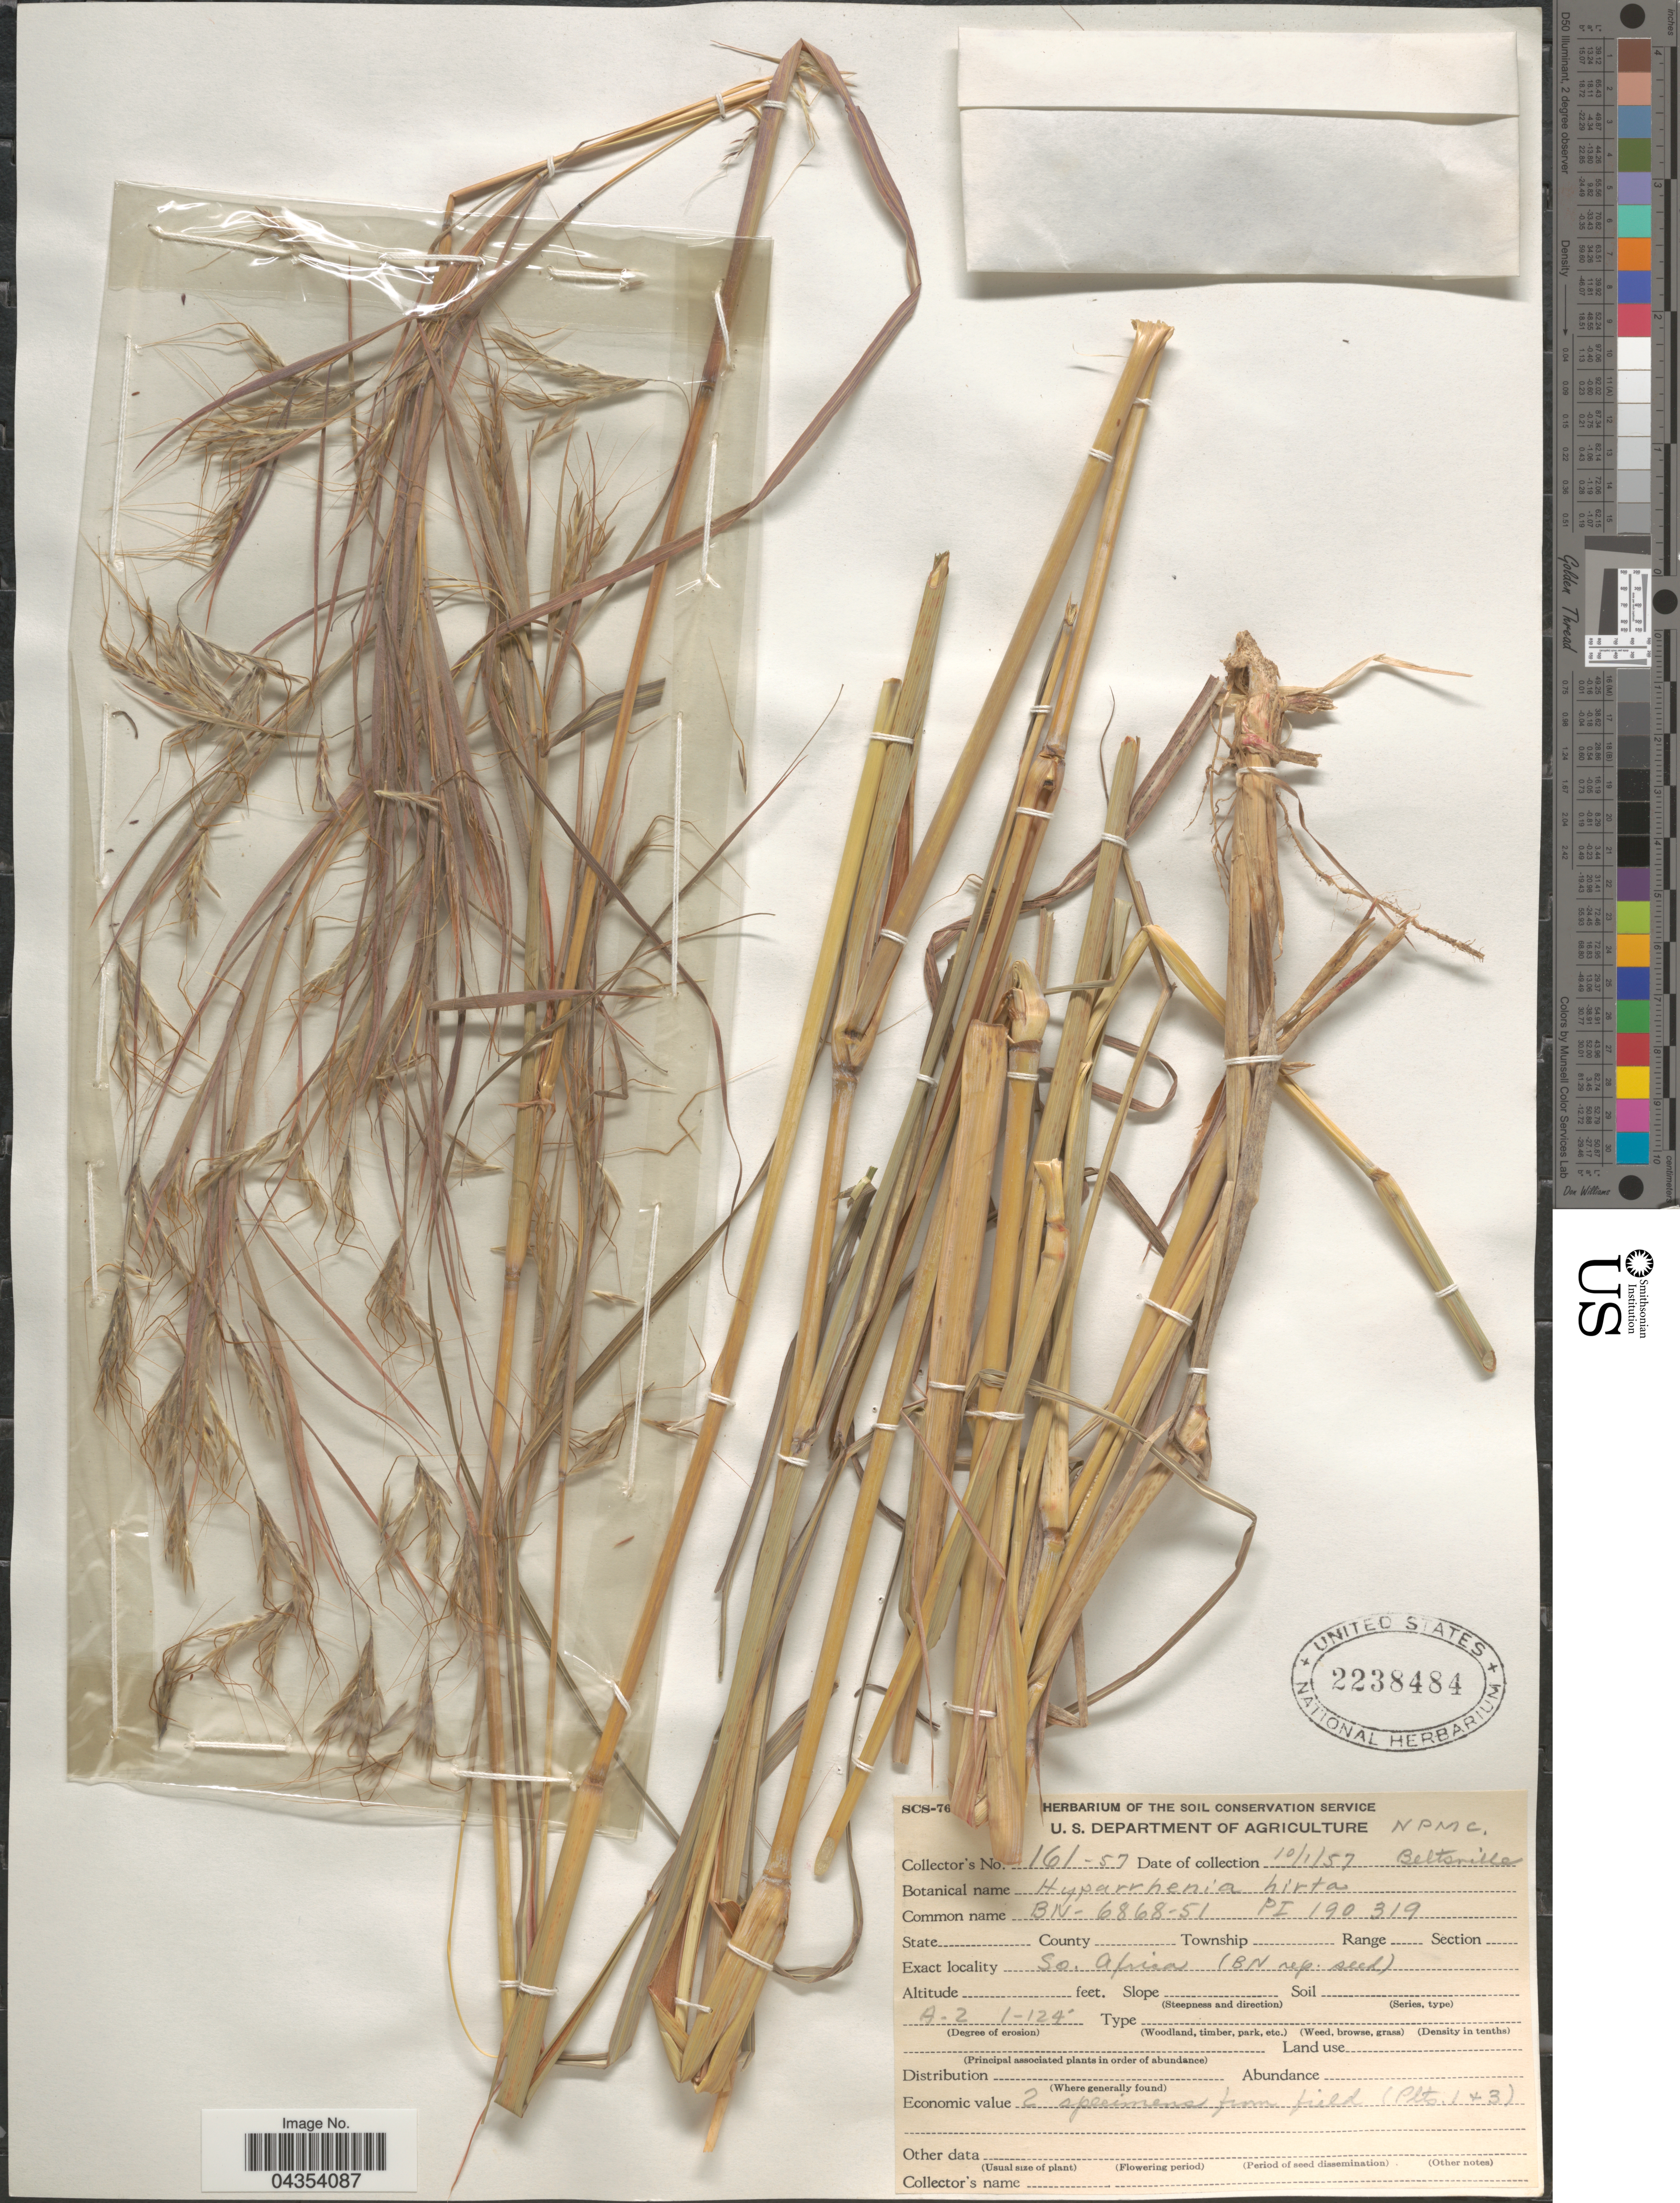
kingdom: Plantae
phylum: Tracheophyta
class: Liliopsida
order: Poales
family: Poaceae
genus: Hyparrhenia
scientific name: Hyparrhenia hirta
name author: (L.) Stapf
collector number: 161-57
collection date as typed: Transcribed d/m/y: 10/1/57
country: United States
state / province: Maryland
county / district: Prince George's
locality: Beltsville.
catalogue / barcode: US 2238484